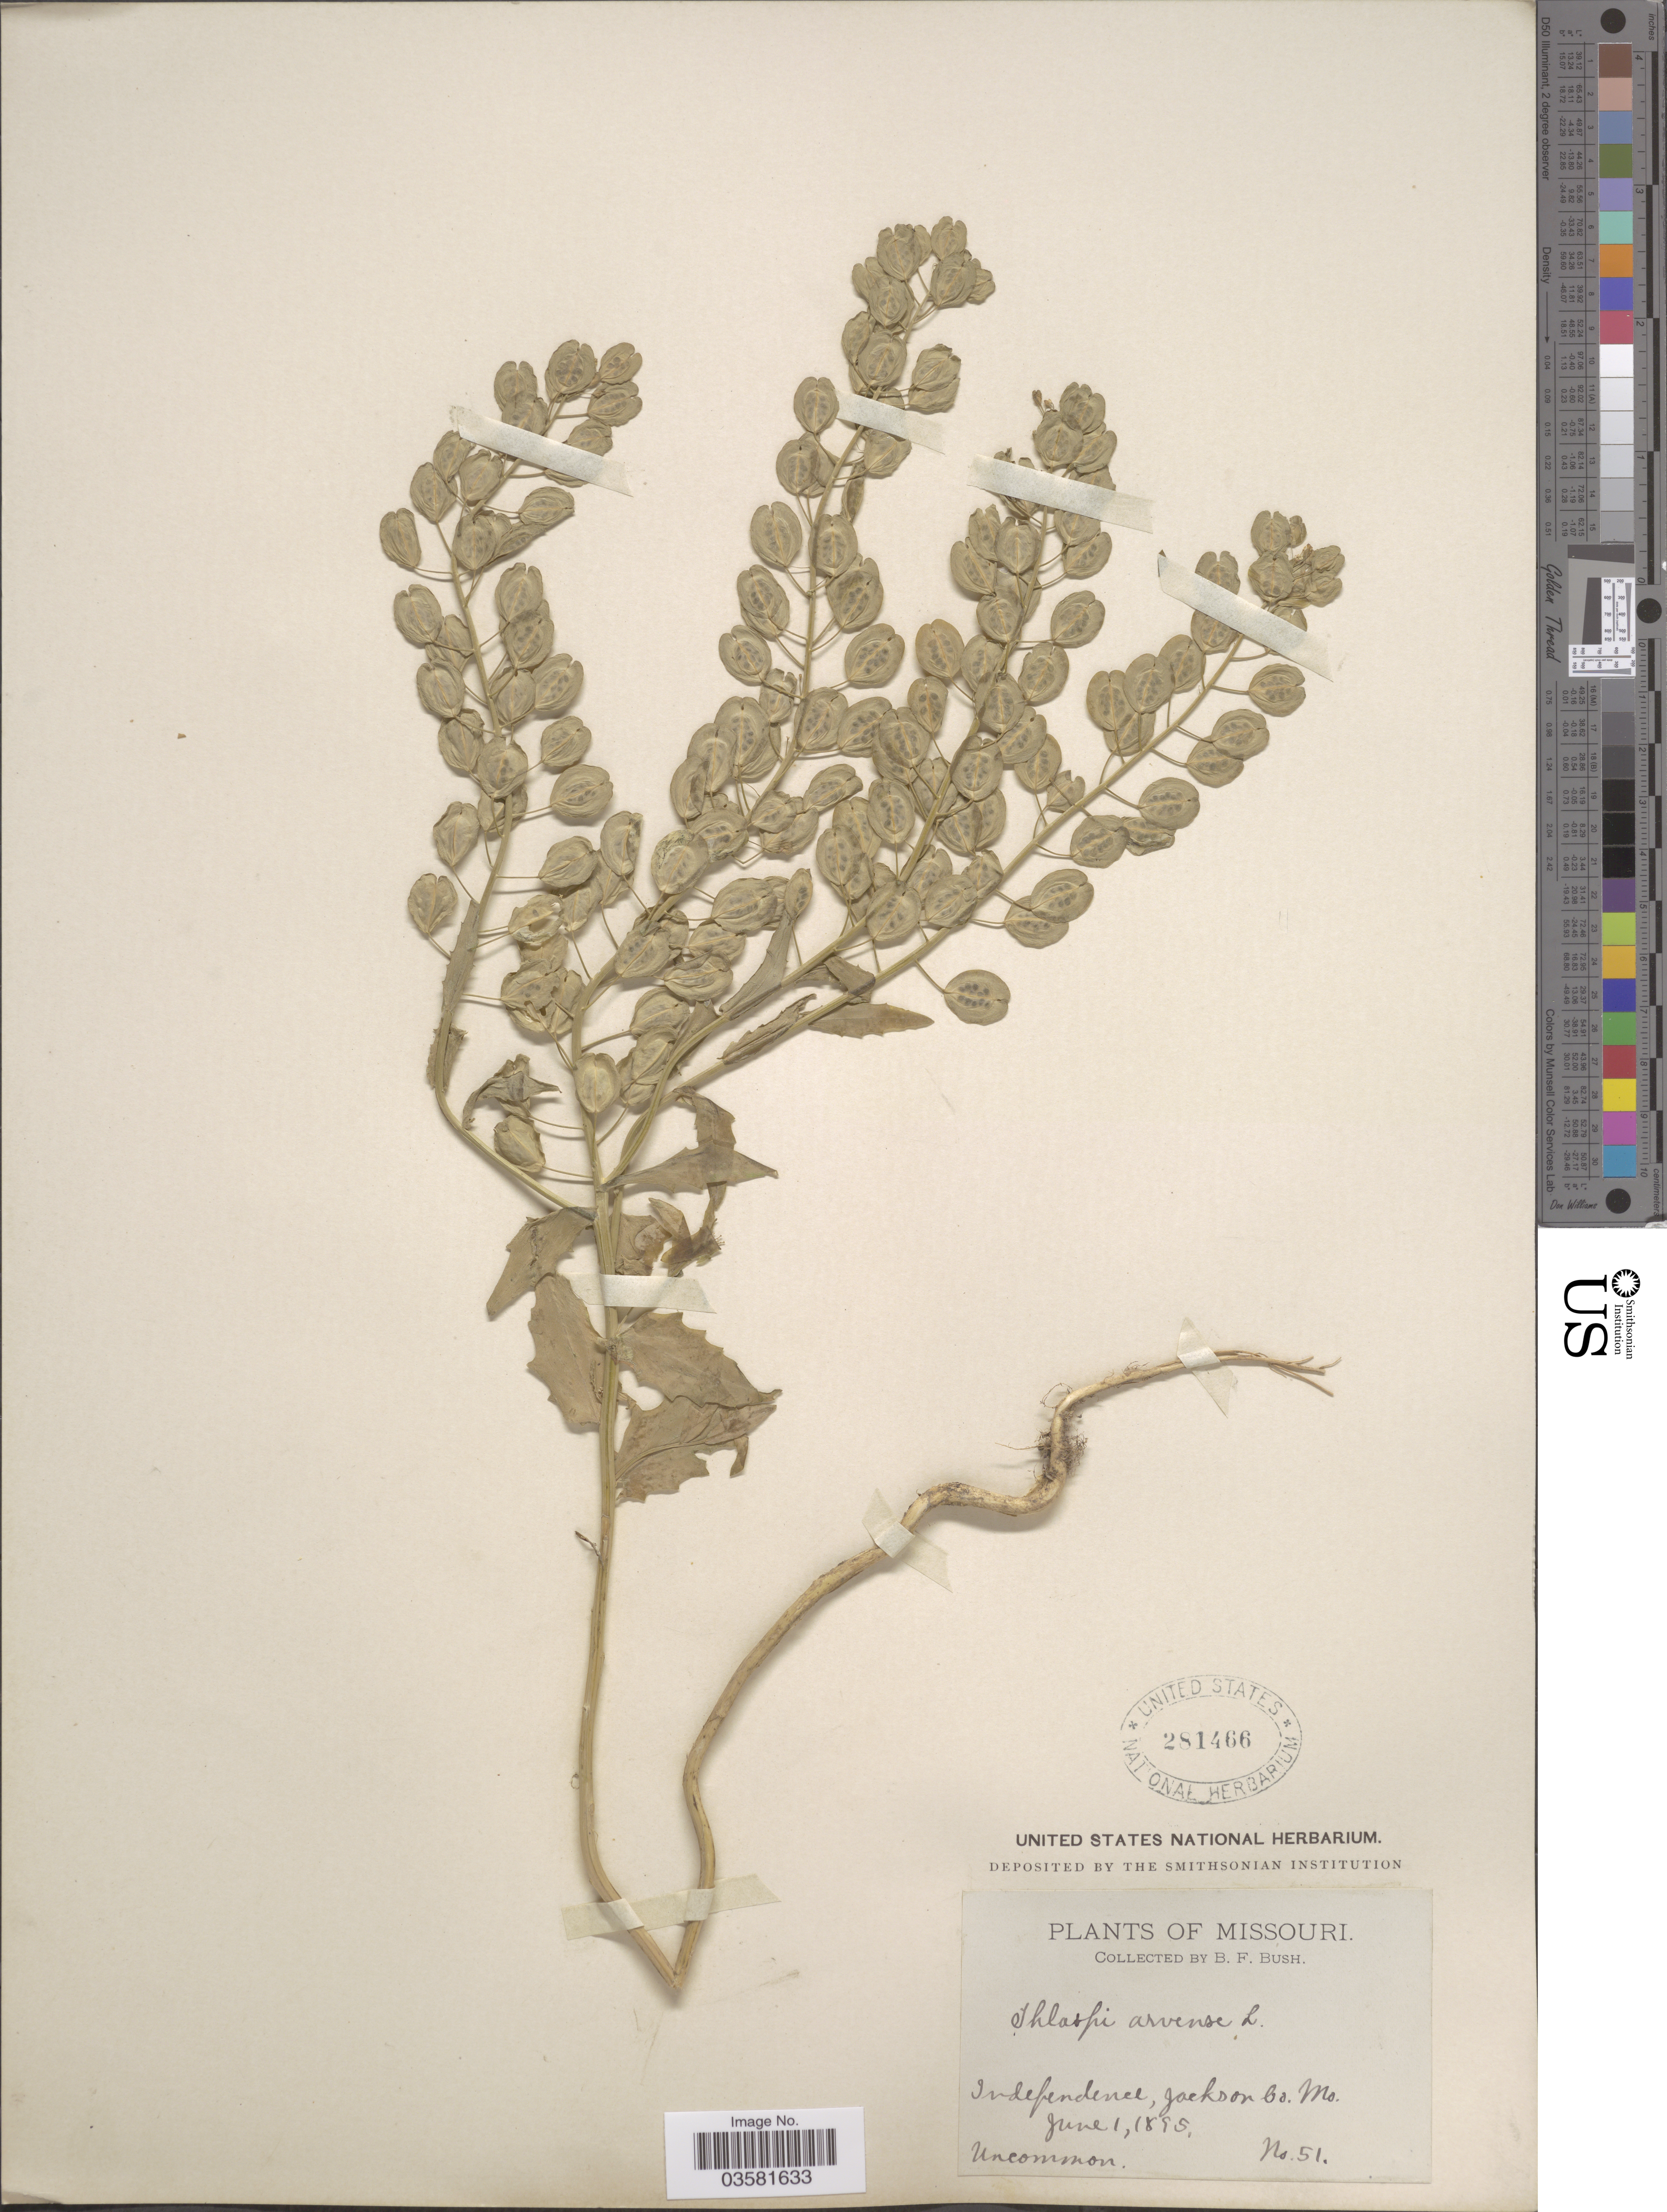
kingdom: Plantae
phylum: Tracheophyta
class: Magnoliopsida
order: Brassicales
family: Brassicaceae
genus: Thlaspi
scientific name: Thlaspi arvense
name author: L.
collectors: B. F. Bush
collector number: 51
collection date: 1895-06-01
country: United States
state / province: Missouri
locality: Independence, Jackson Co.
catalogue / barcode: US 281466